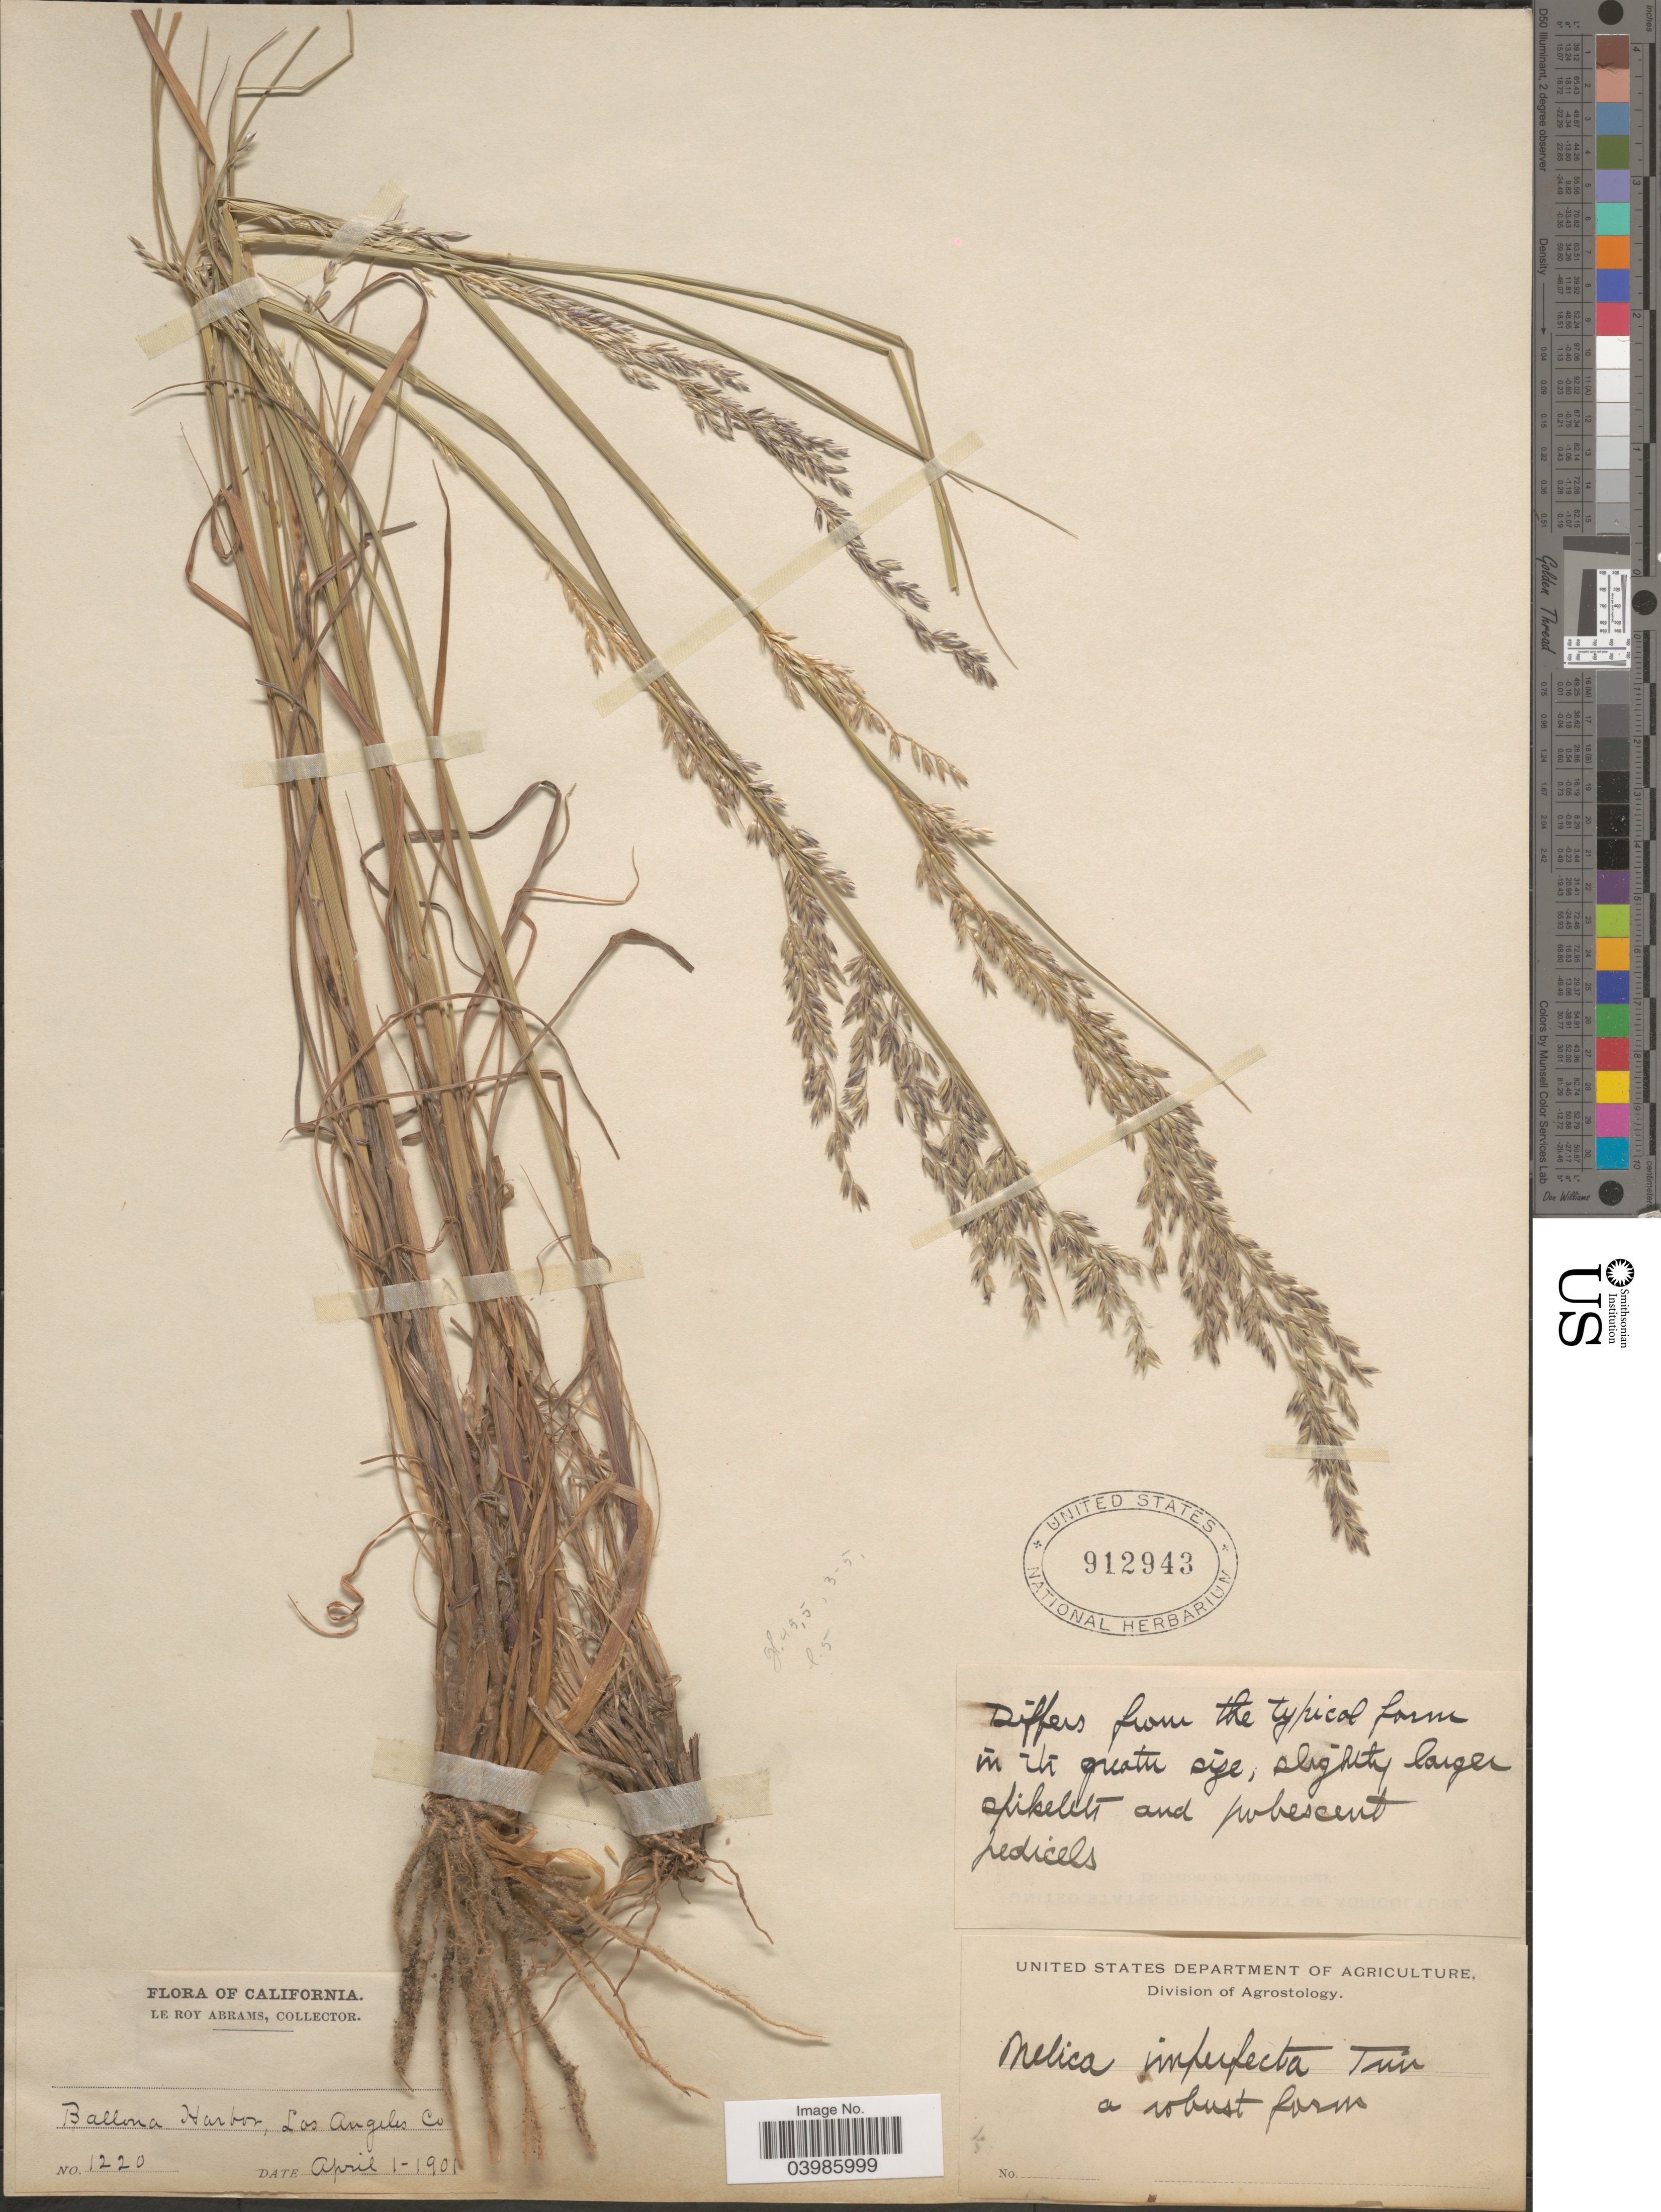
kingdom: Plantae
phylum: Tracheophyta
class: Liliopsida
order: Poales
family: Poaceae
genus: Melica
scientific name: Melica imperfecta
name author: Trin.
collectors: L. Abrams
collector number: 1220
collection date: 1901-04-01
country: United States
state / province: California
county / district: Los Angeles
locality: Ballona Harbor, Los Angeles Co.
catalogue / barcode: US 912943